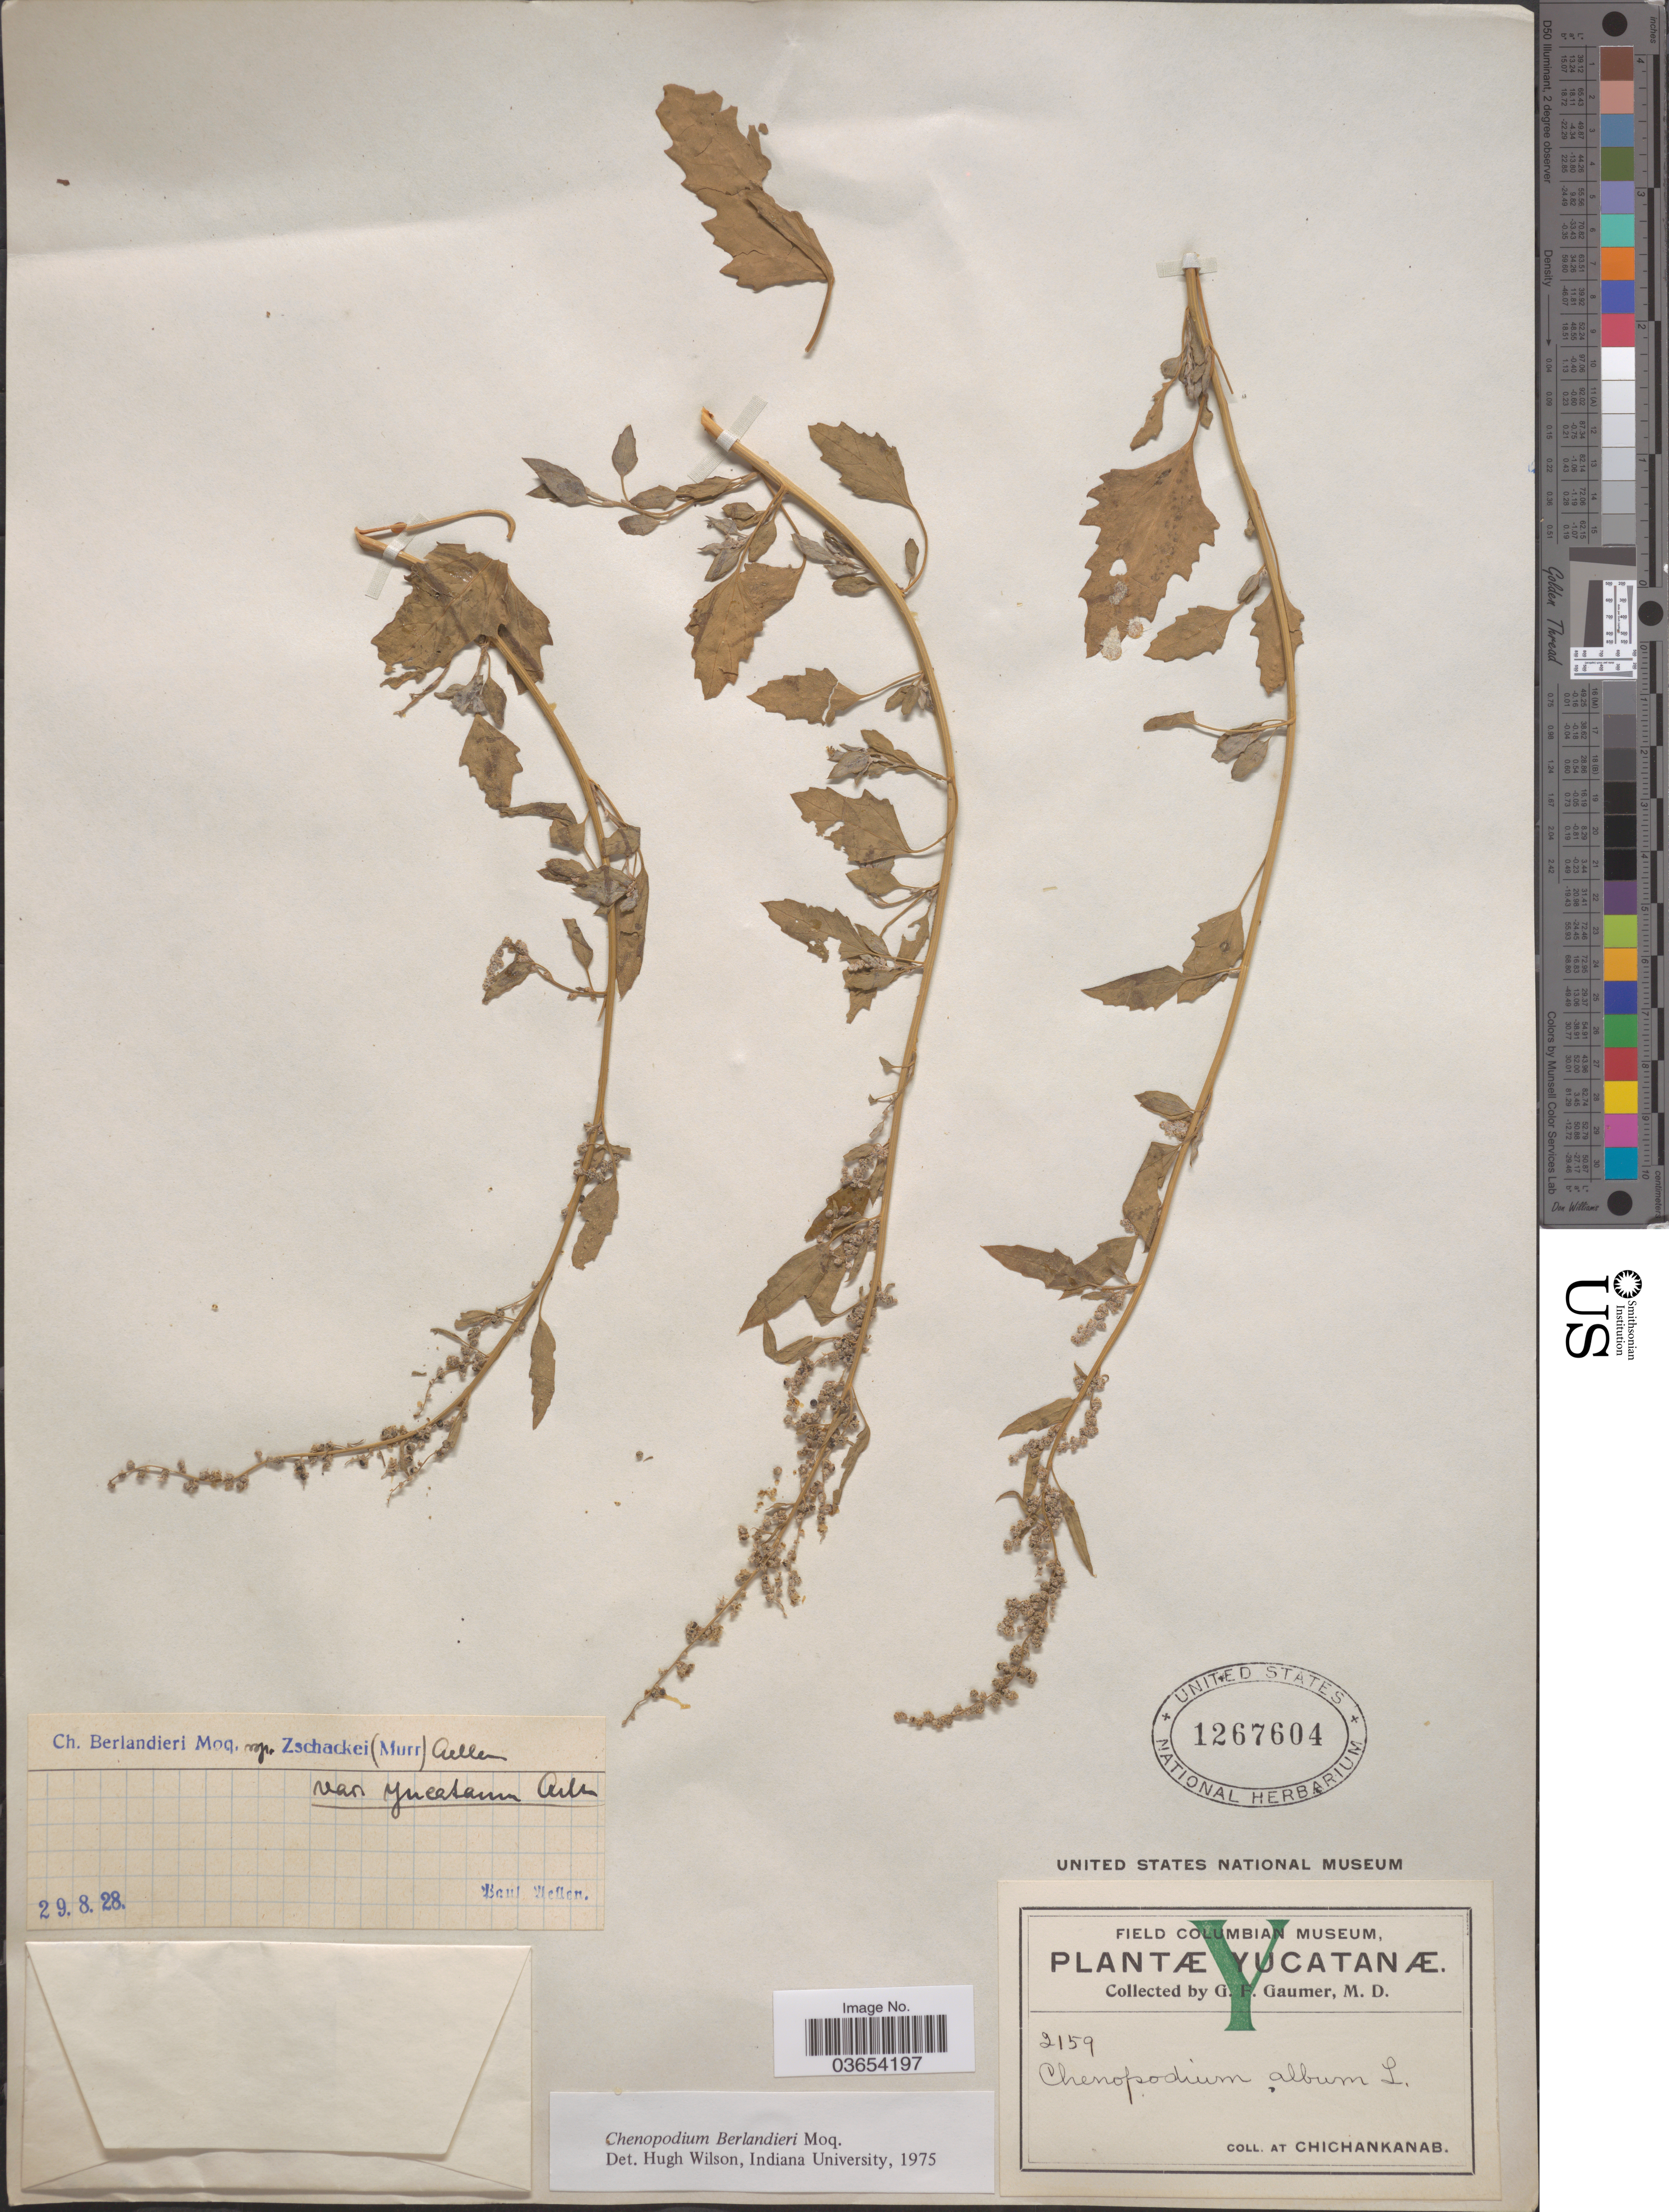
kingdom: Plantae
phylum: Tracheophyta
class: Magnoliopsida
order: Caryophyllales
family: Amaranthaceae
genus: Chenopodium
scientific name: Chenopodium berlandieri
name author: Moq.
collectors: G. F. Gaumer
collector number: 2159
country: Mexico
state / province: Yucatán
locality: At Chichankanab.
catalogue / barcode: US 1267604